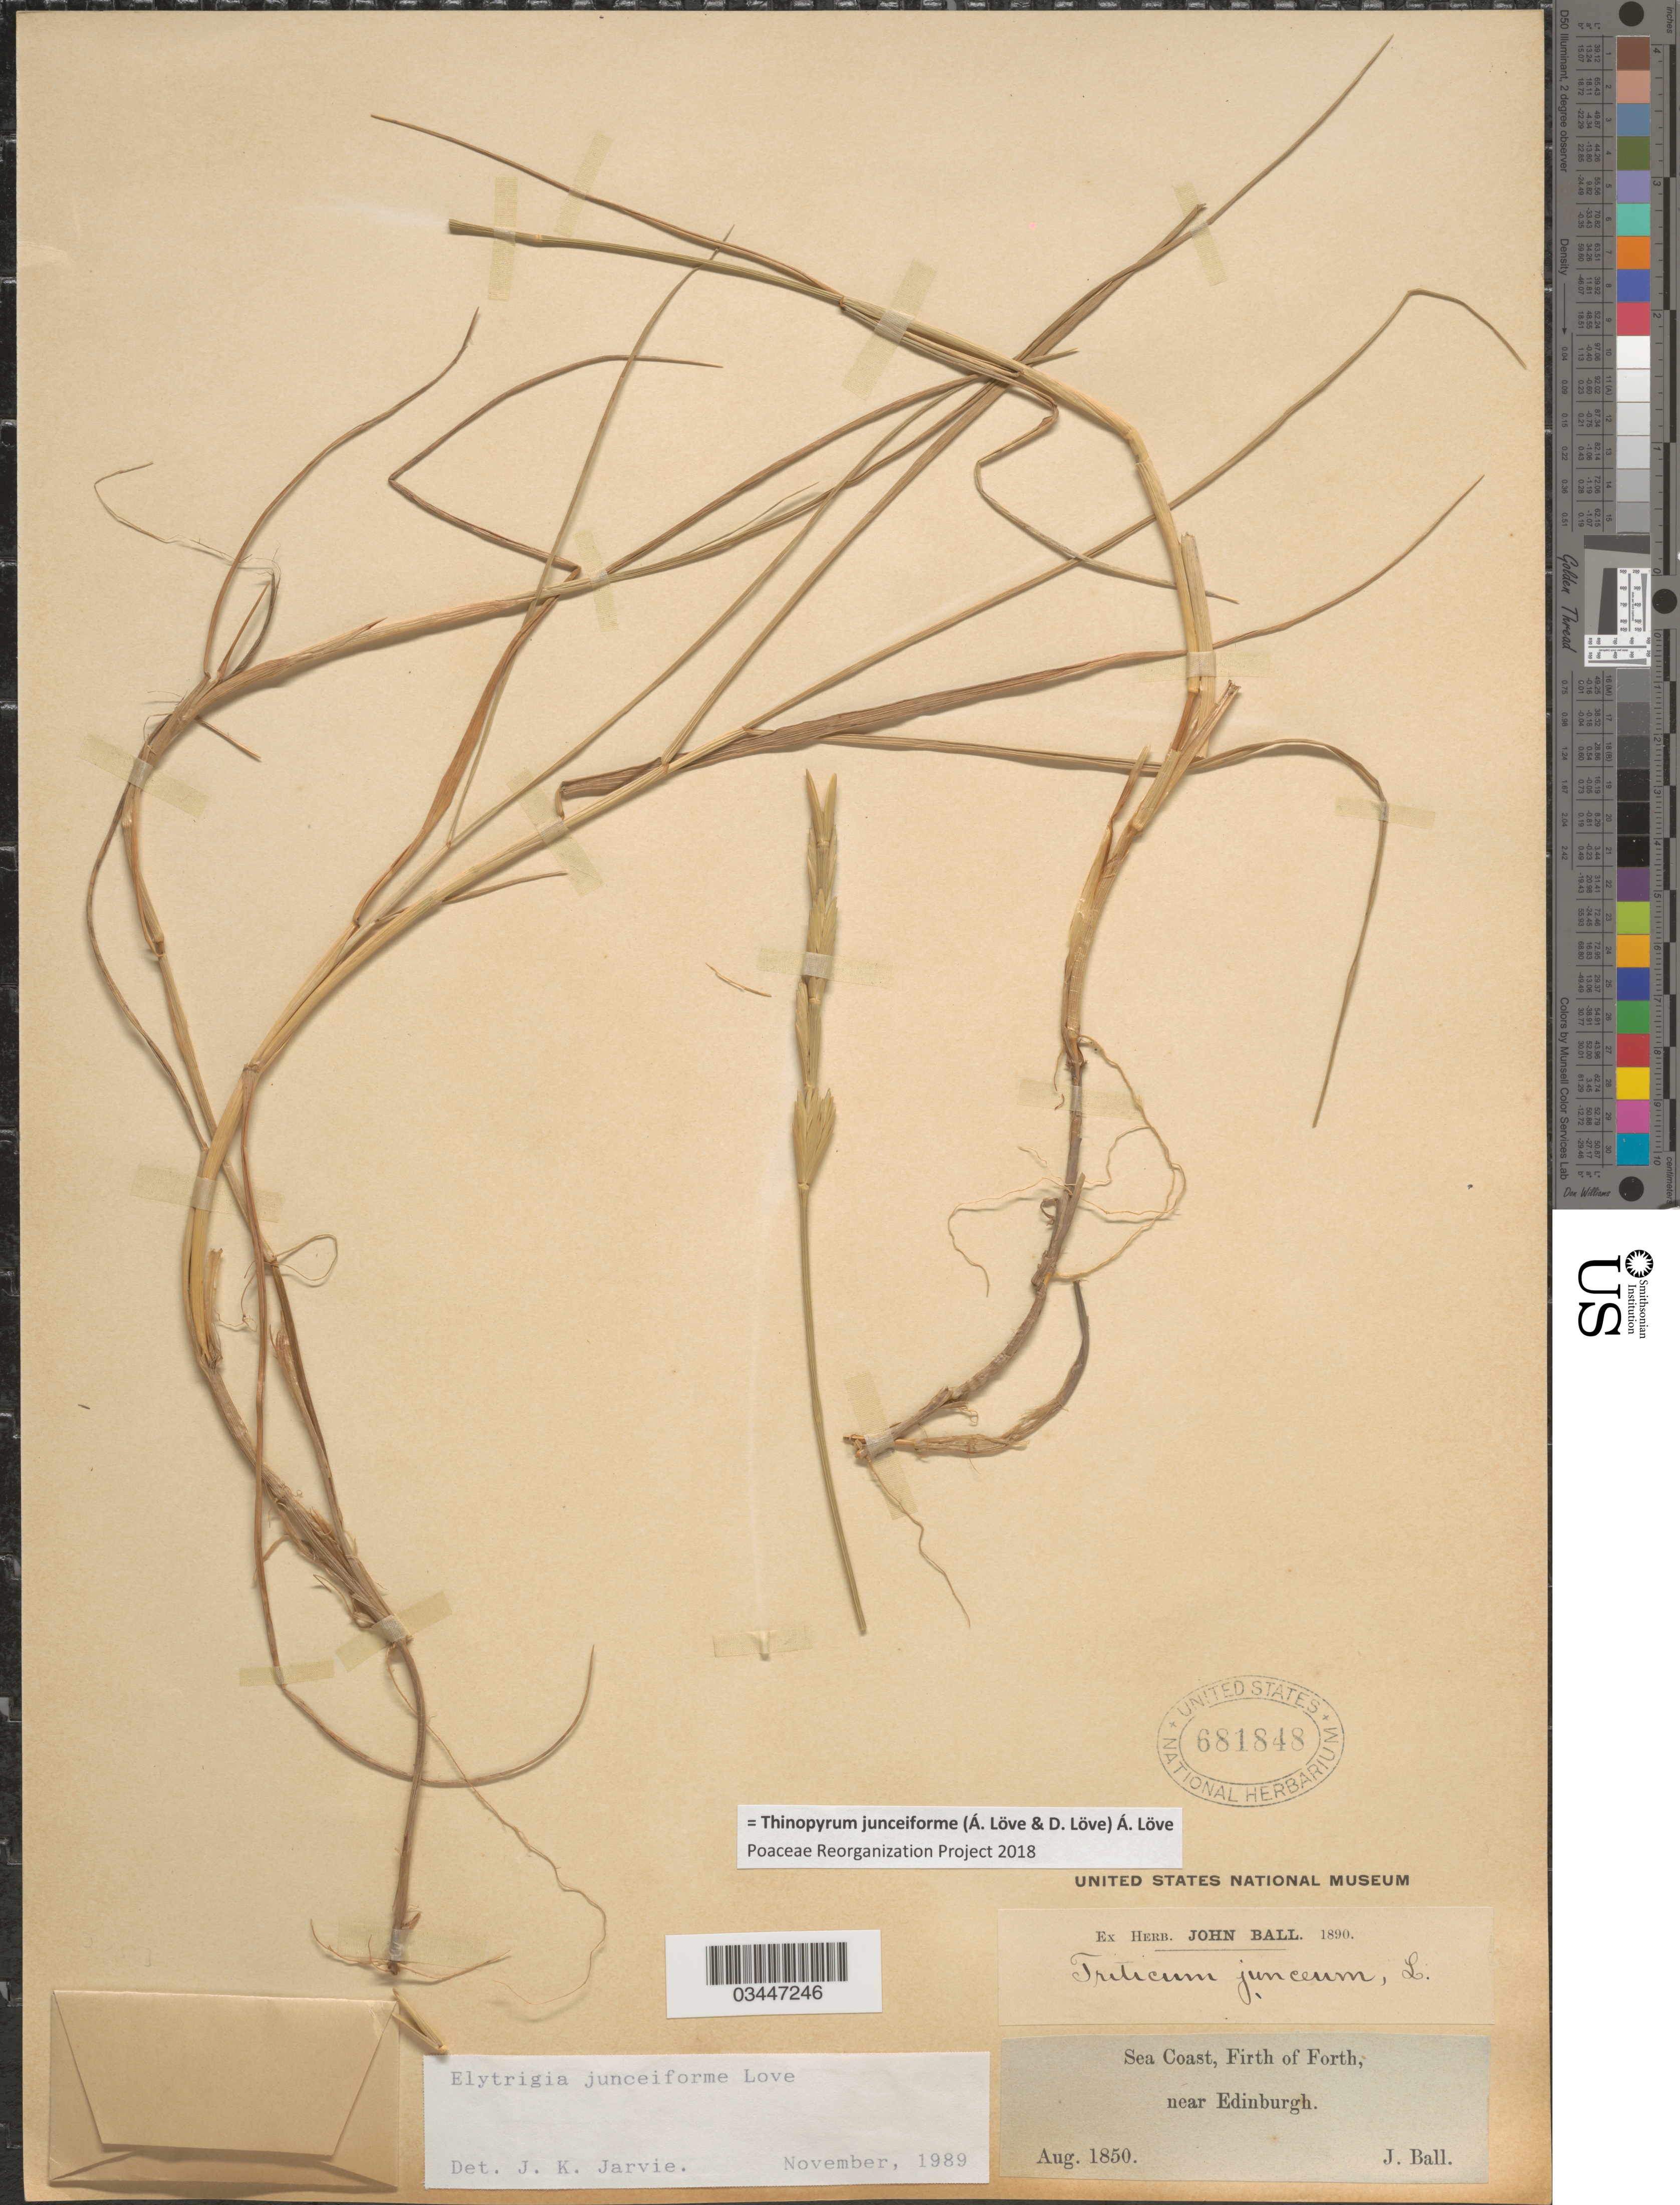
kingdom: Plantae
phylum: Tracheophyta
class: Liliopsida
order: Poales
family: Poaceae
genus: Thinopyrum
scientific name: Thinopyrum junceiforme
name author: (Á. Löve & D. Löve) Á. Löve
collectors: J. Ball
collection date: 1850-08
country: United Kingdom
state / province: Scotland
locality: Sea Coast, Firth of Forth, near Edinburgh.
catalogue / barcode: US 681848